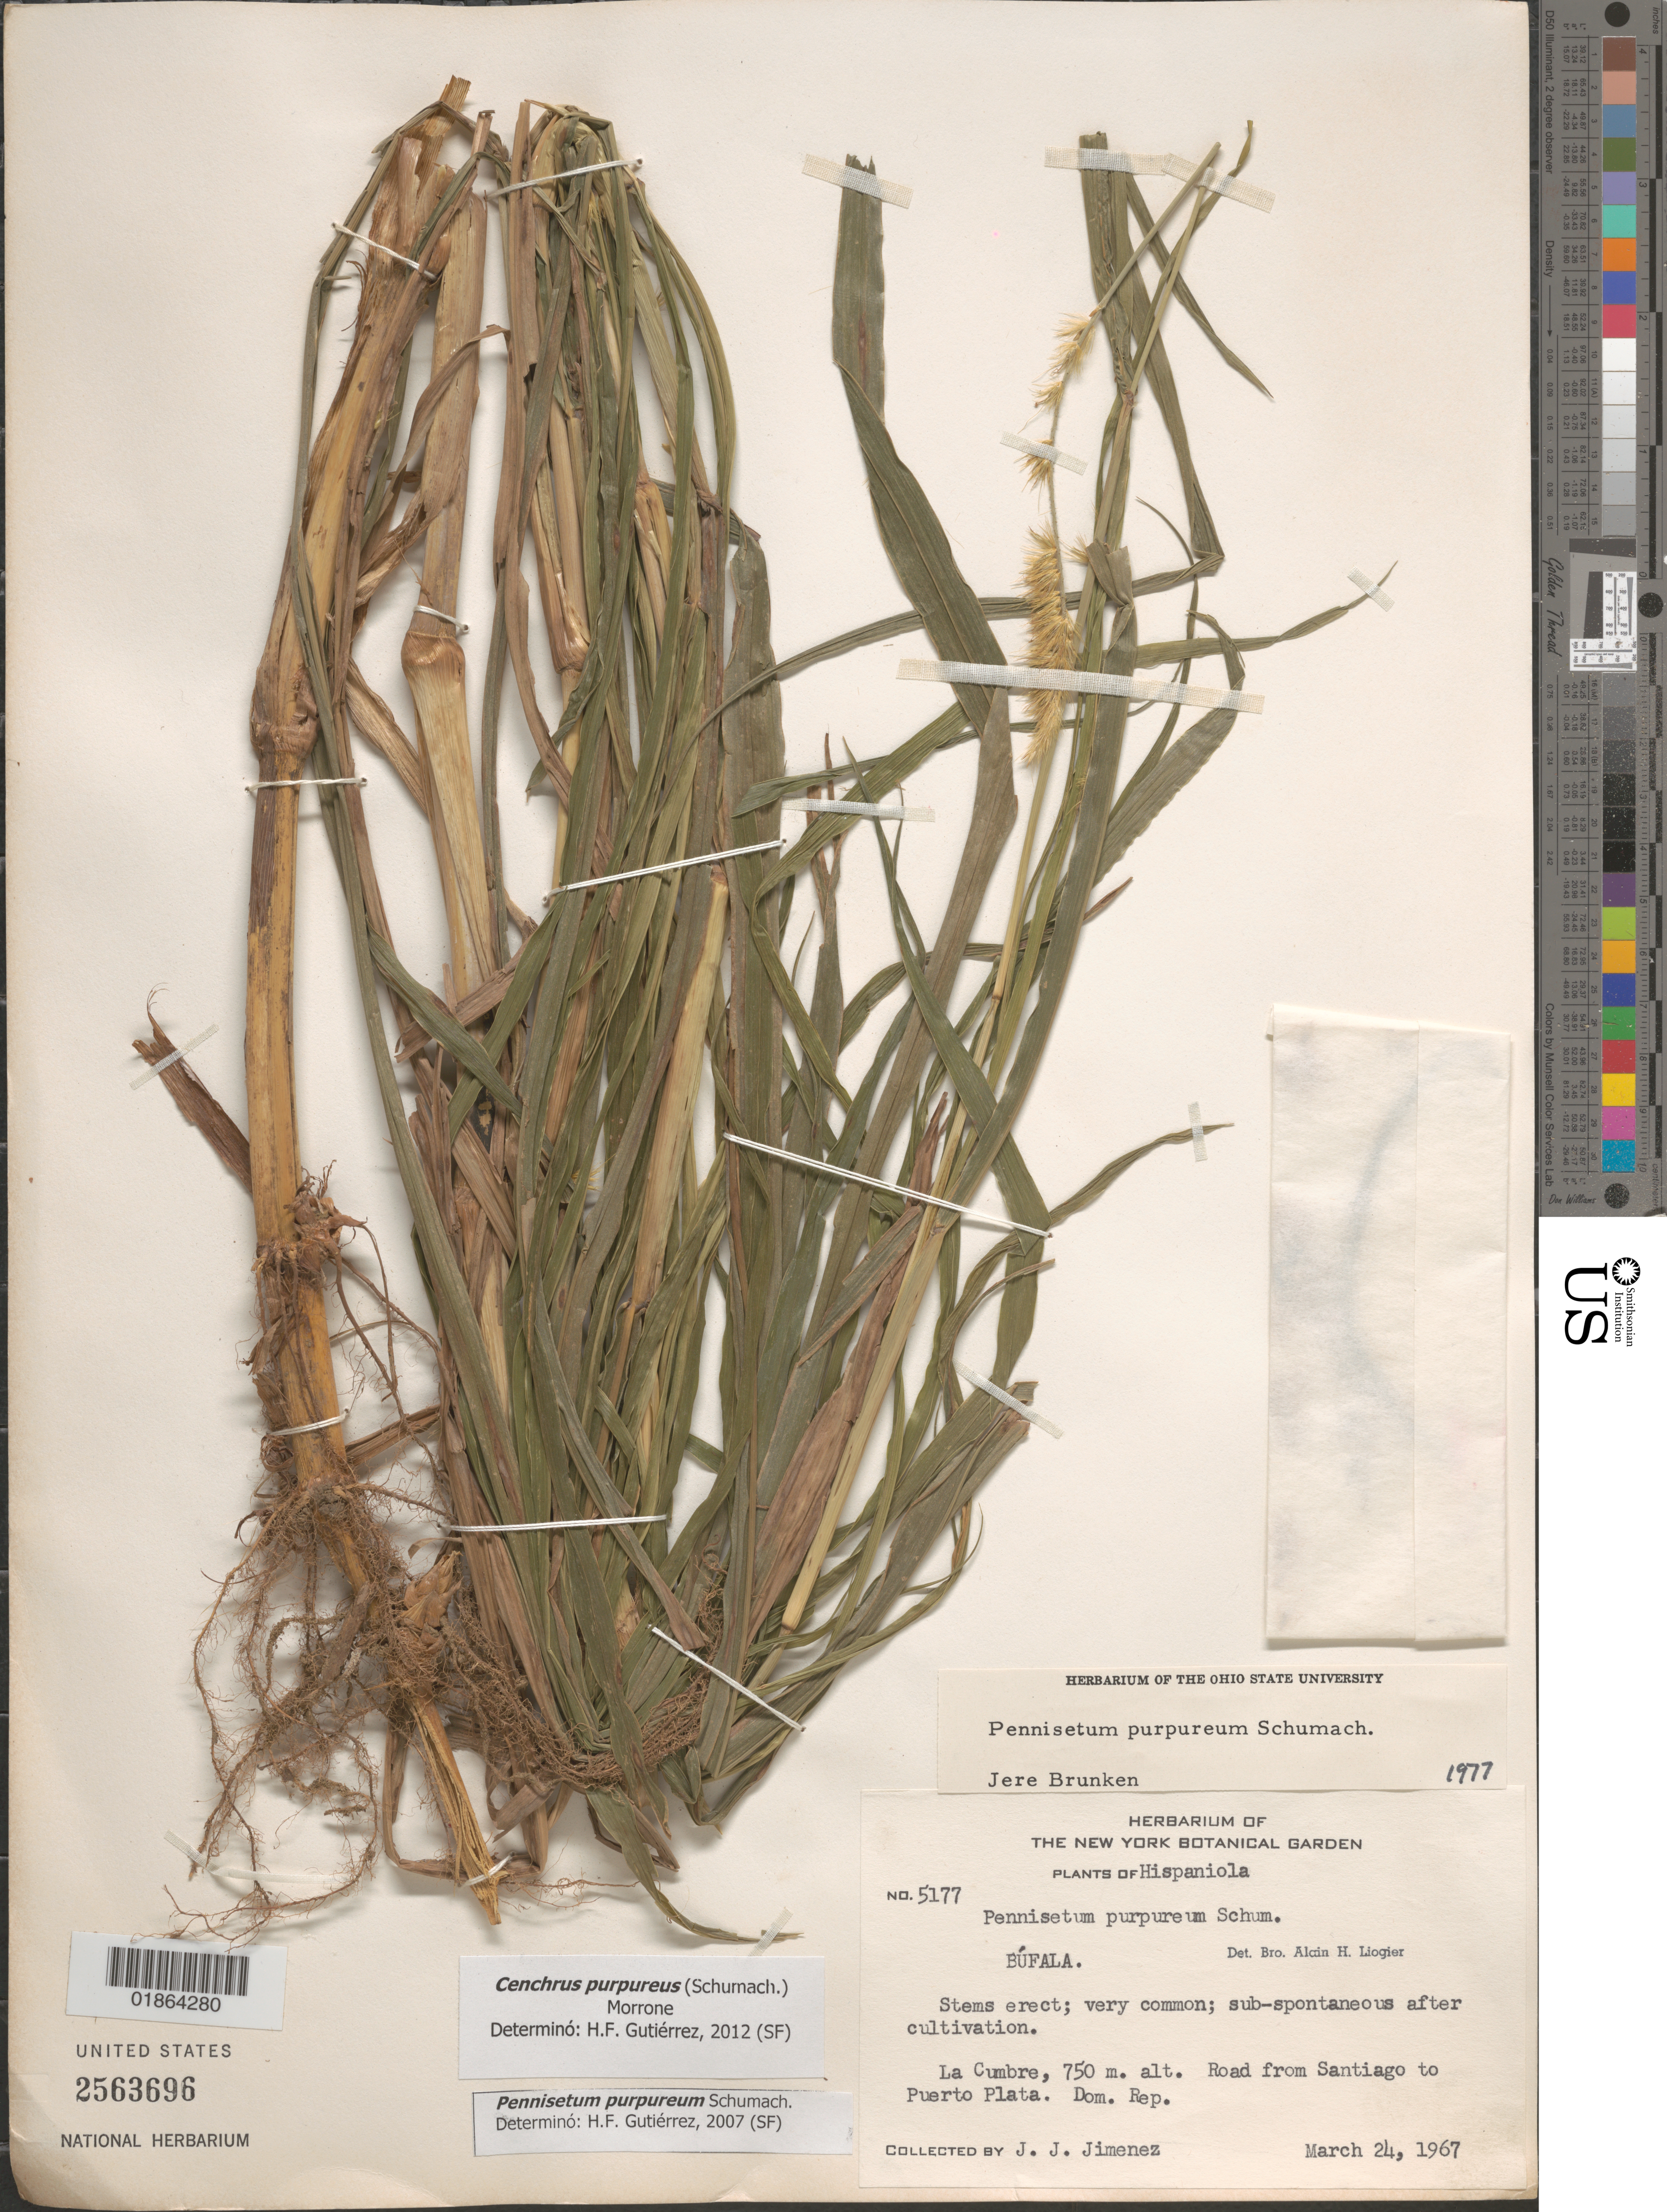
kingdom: Plantae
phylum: Tracheophyta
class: Liliopsida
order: Poales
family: Poaceae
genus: Cenchrus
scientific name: Cenchrus purpureus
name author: (Schumach.) Morrone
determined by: Gutiérrez, H. F.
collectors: J. J. Jiménez Almonte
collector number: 5177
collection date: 1967-03-24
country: Dominican Republic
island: Hispaniola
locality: La Cumbre, road from Santiago to Puerto Plata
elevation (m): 750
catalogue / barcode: US 2563696